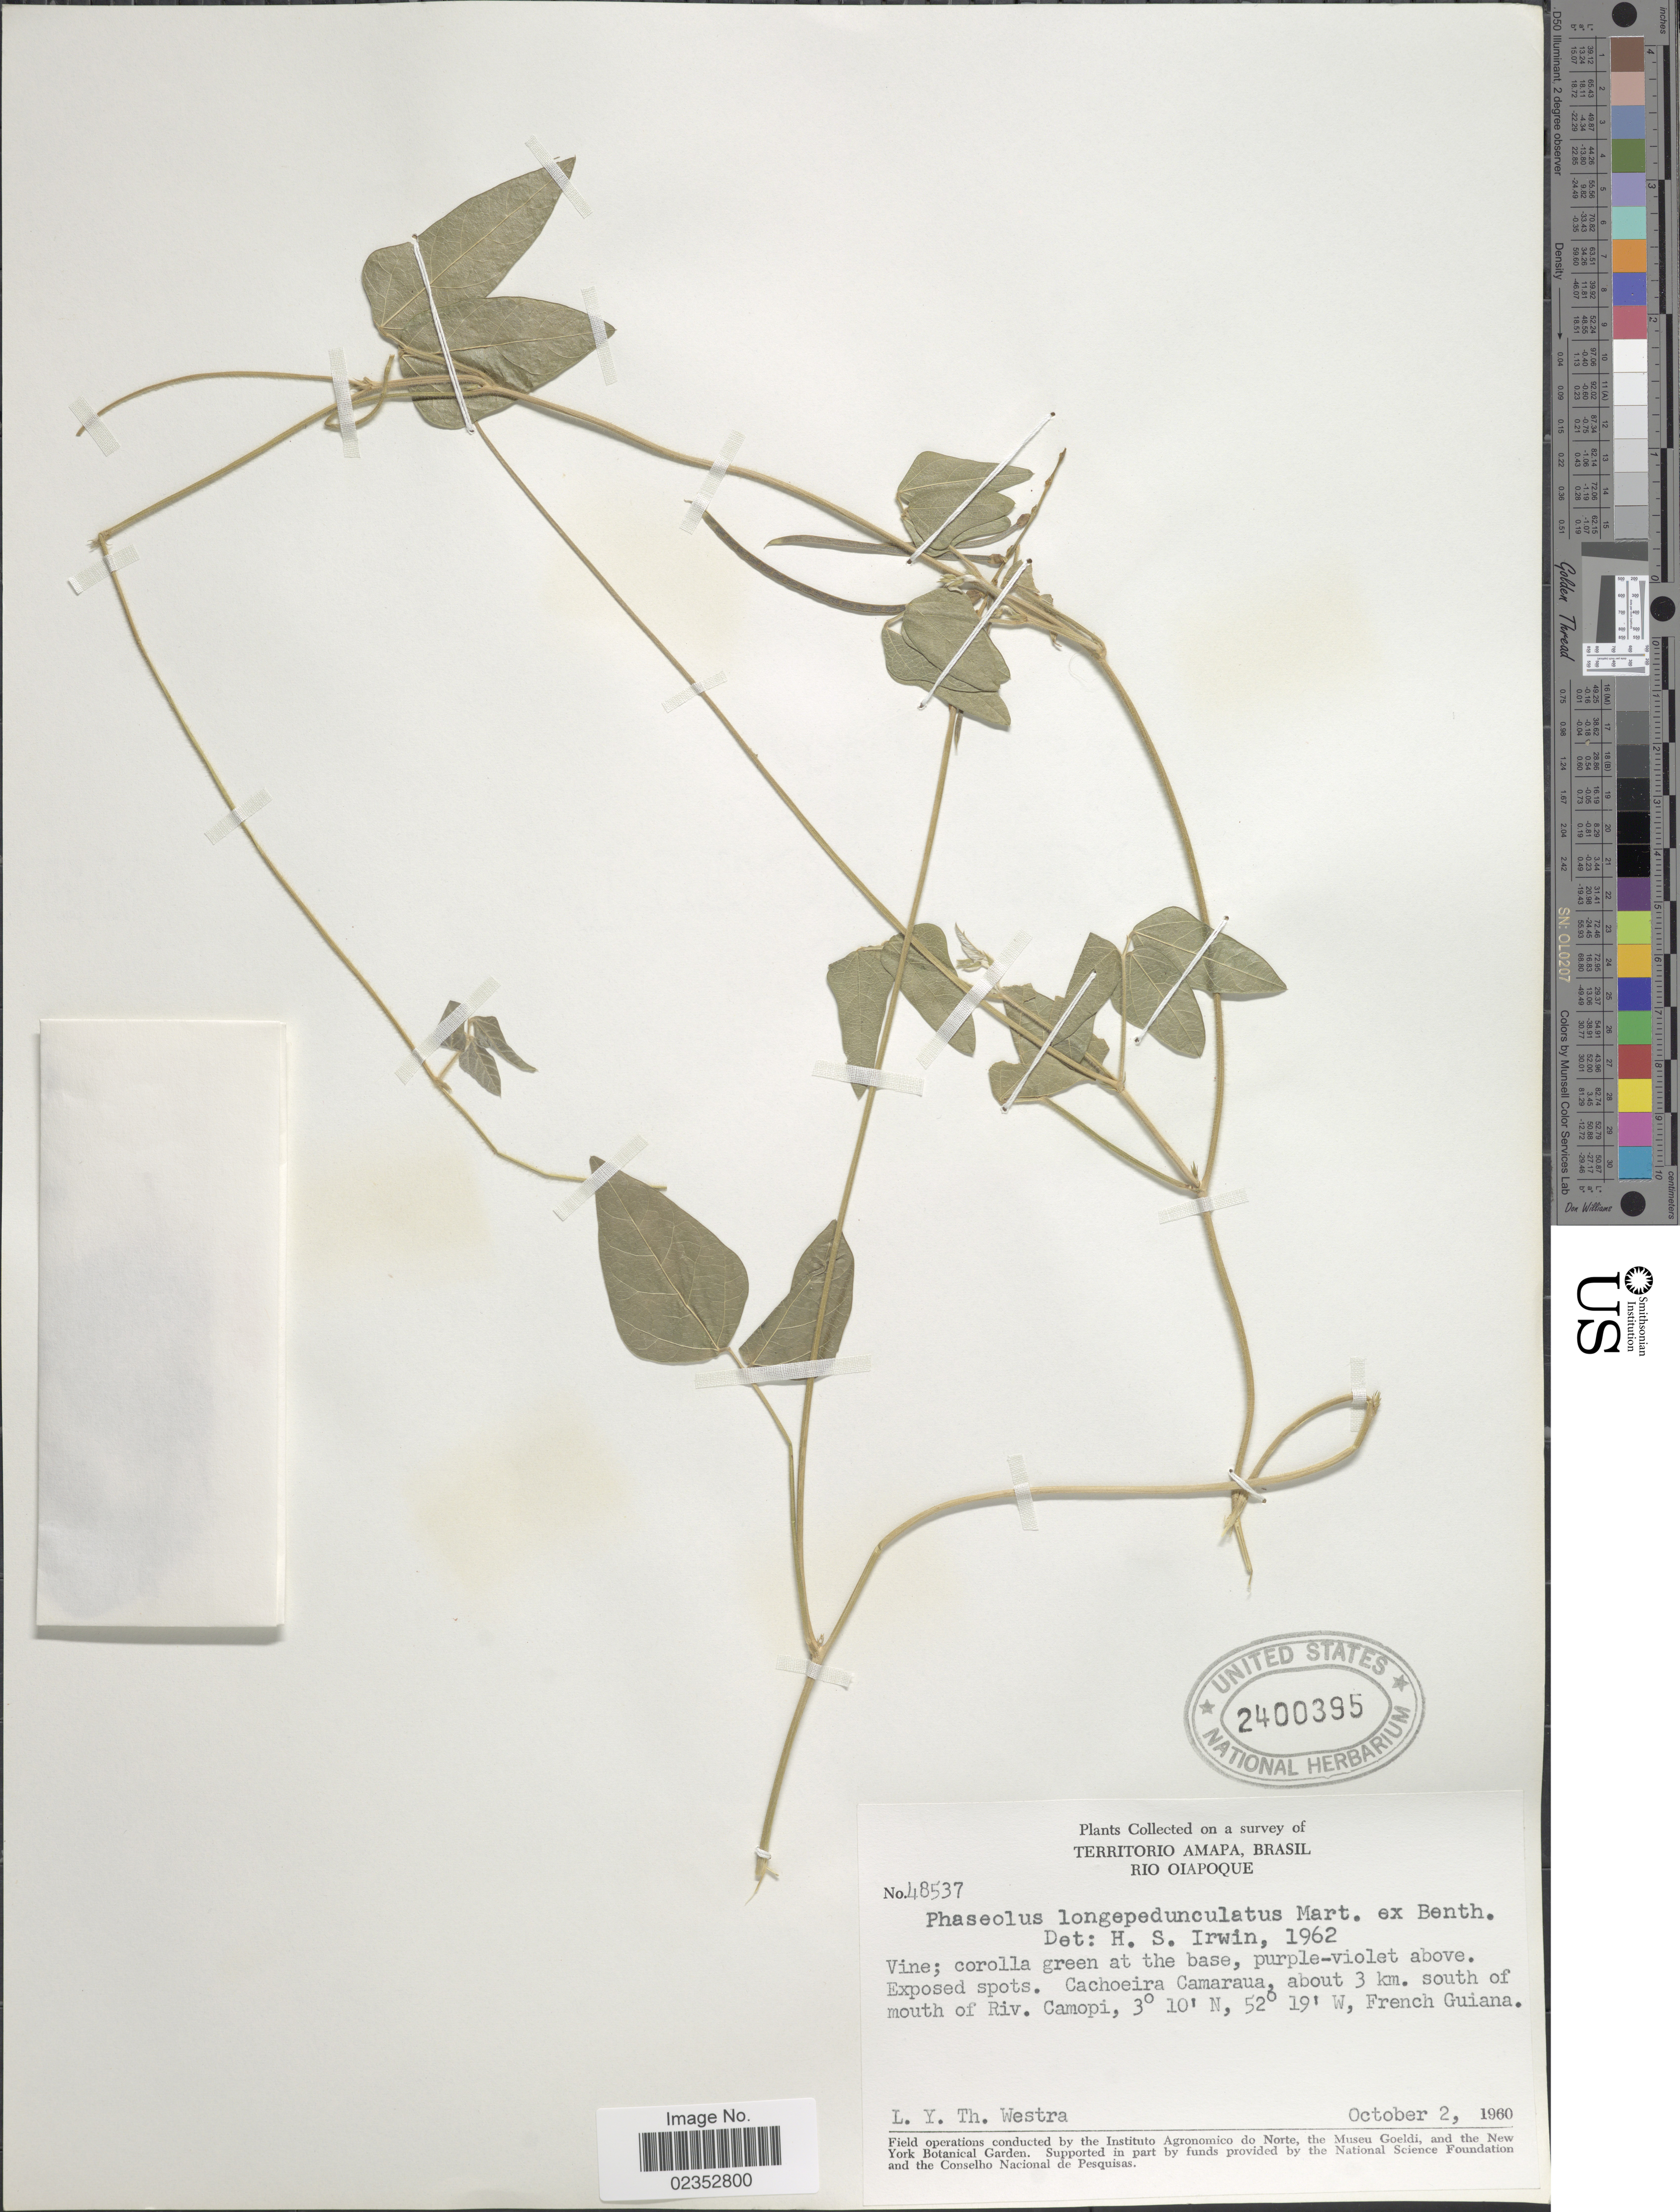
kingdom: Plantae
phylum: Tracheophyta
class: Magnoliopsida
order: Fabales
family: Fabaceae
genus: Macroptilium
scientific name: Macroptilium gracile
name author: (Poepp. ex Benth.) Urb.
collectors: L. Y. T. Westra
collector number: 48537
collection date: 1960-10-02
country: French Guiana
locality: Territorio Amapa, Rio Oiapoque, Cachoeira Camaraua, about 3 km south of mouth of Riv. Camopi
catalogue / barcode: US 2400395